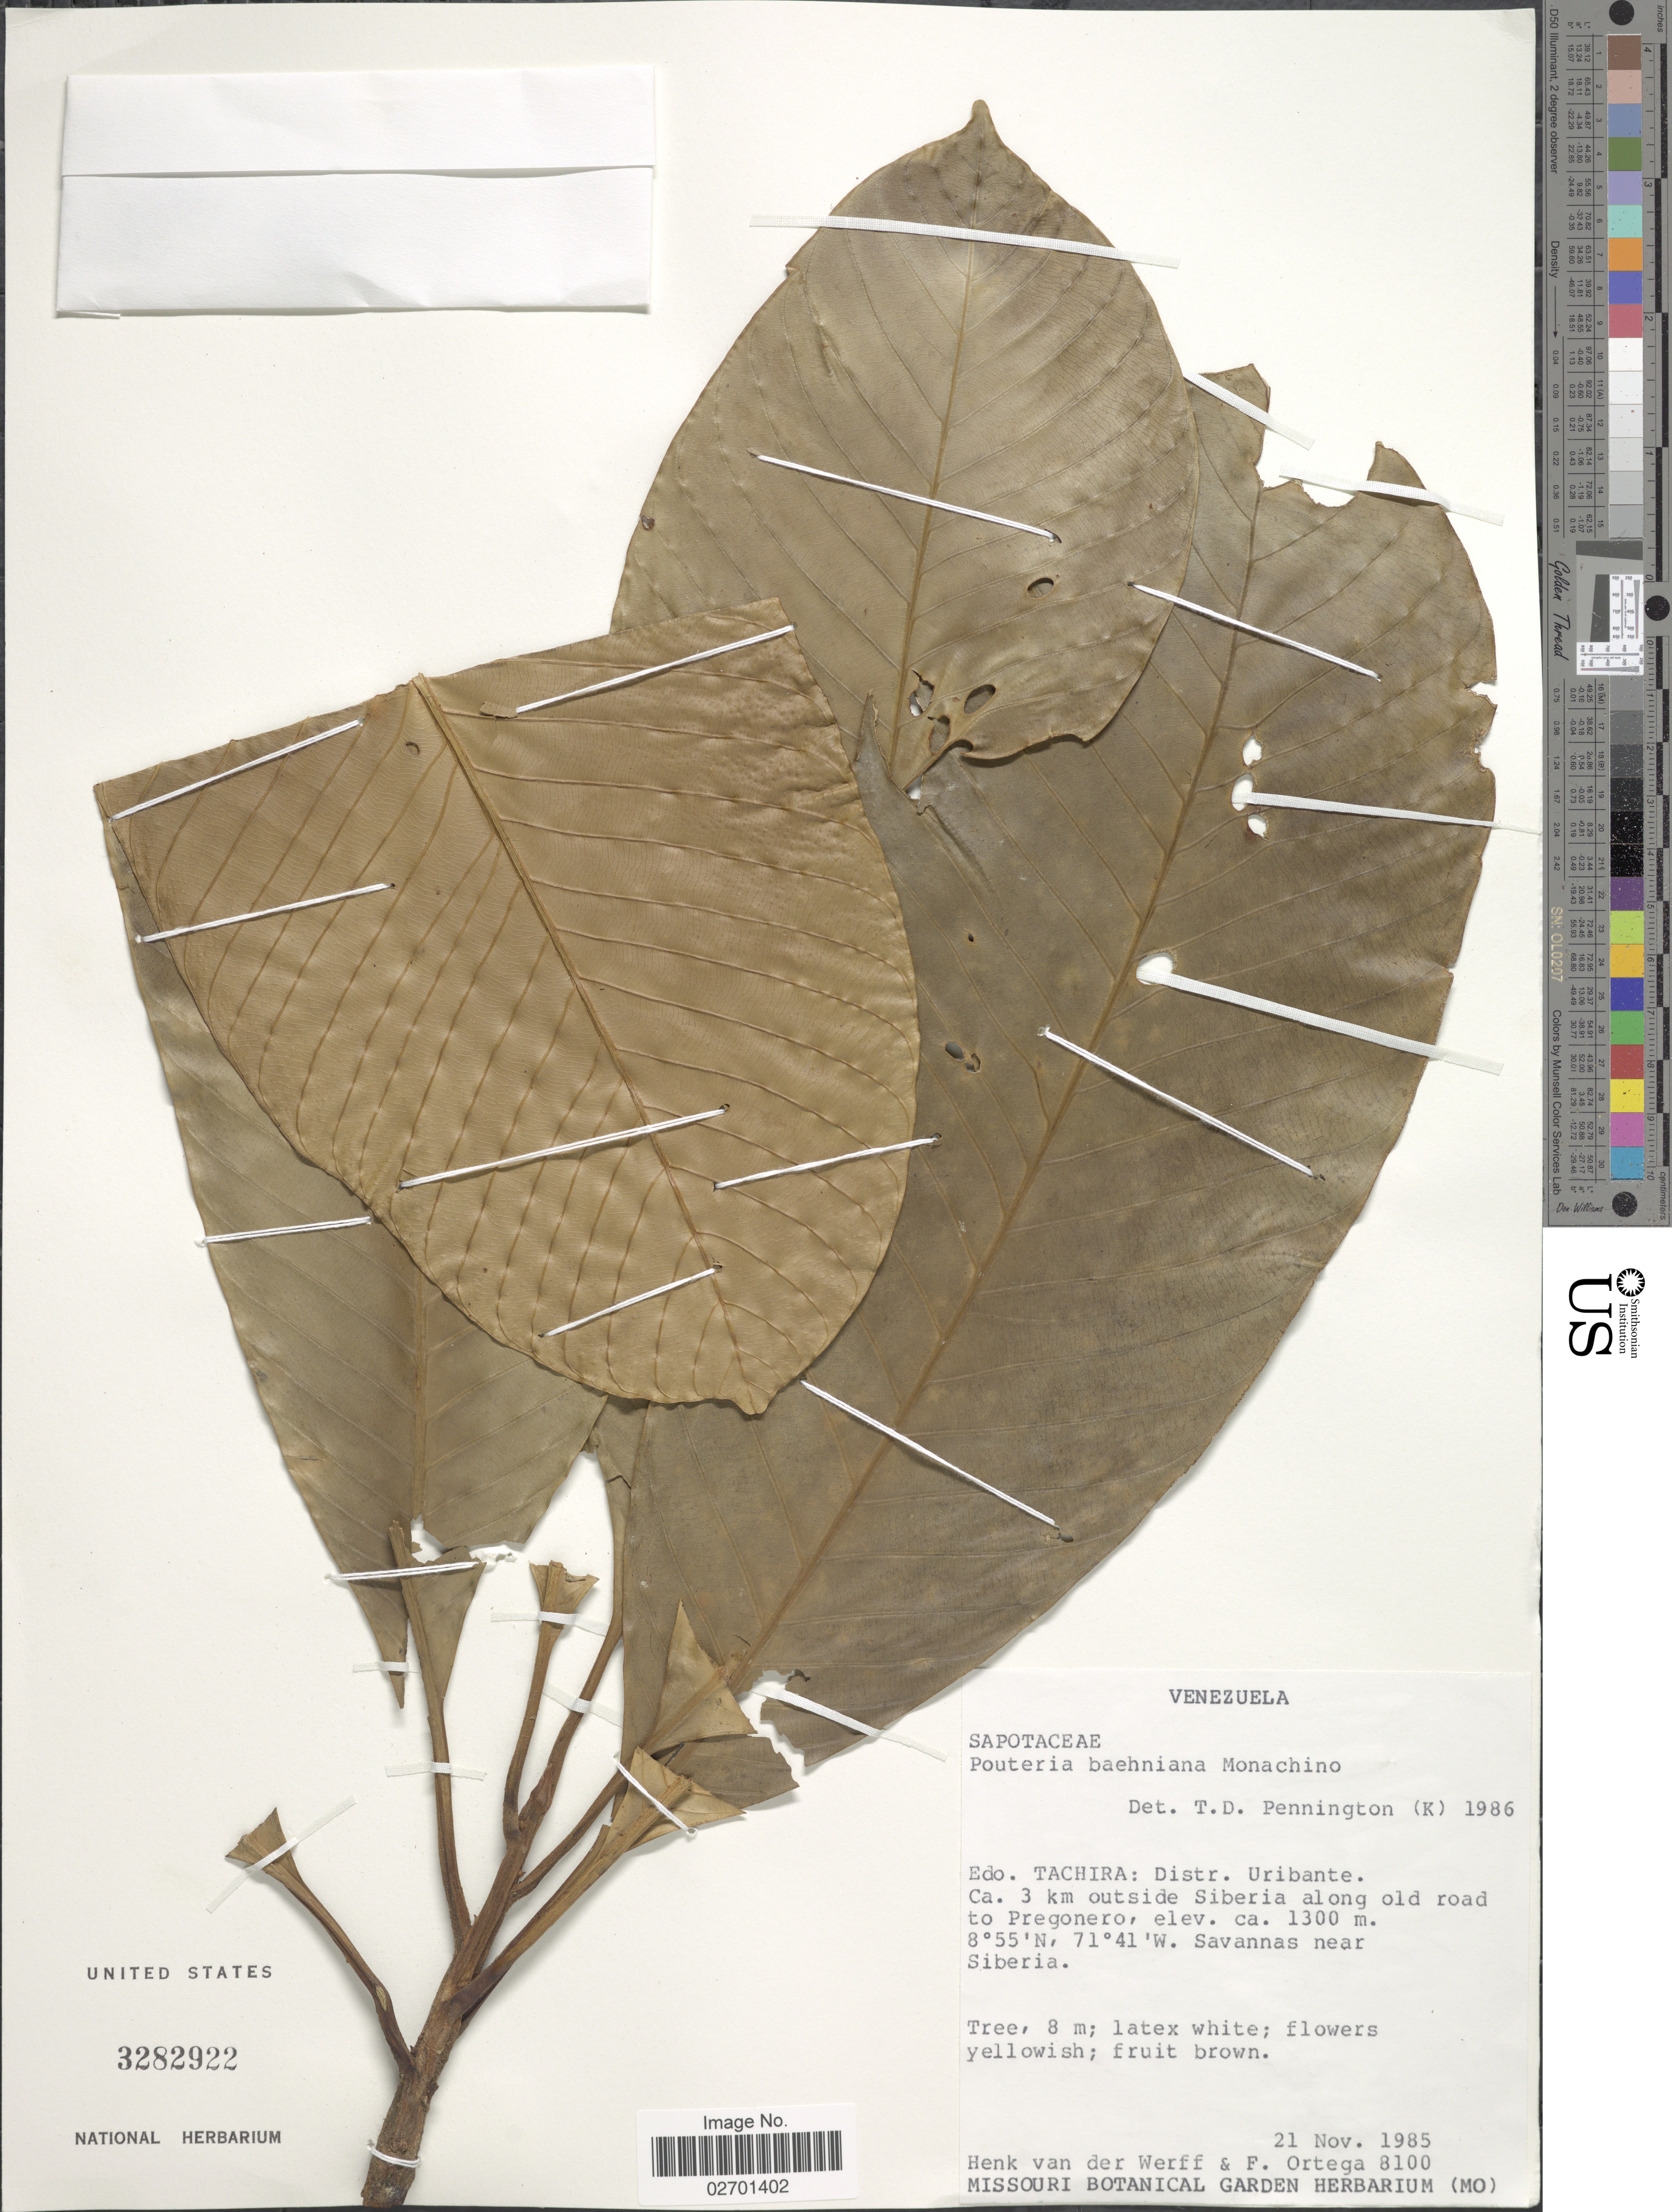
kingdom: Plantae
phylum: Tracheophyta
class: Magnoliopsida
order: Ericales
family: Sapotaceae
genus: Pouteria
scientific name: Pouteria baehniana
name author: Monach.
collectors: H. van der Werff & F. J. Ortega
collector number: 8100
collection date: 1985-11-21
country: Venezuela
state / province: Tachira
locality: Distr. Uribante, Ca. 3 km outside Siberia along old road to Pregonero, savannas near Siberia.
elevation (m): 1300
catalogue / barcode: US 3282922